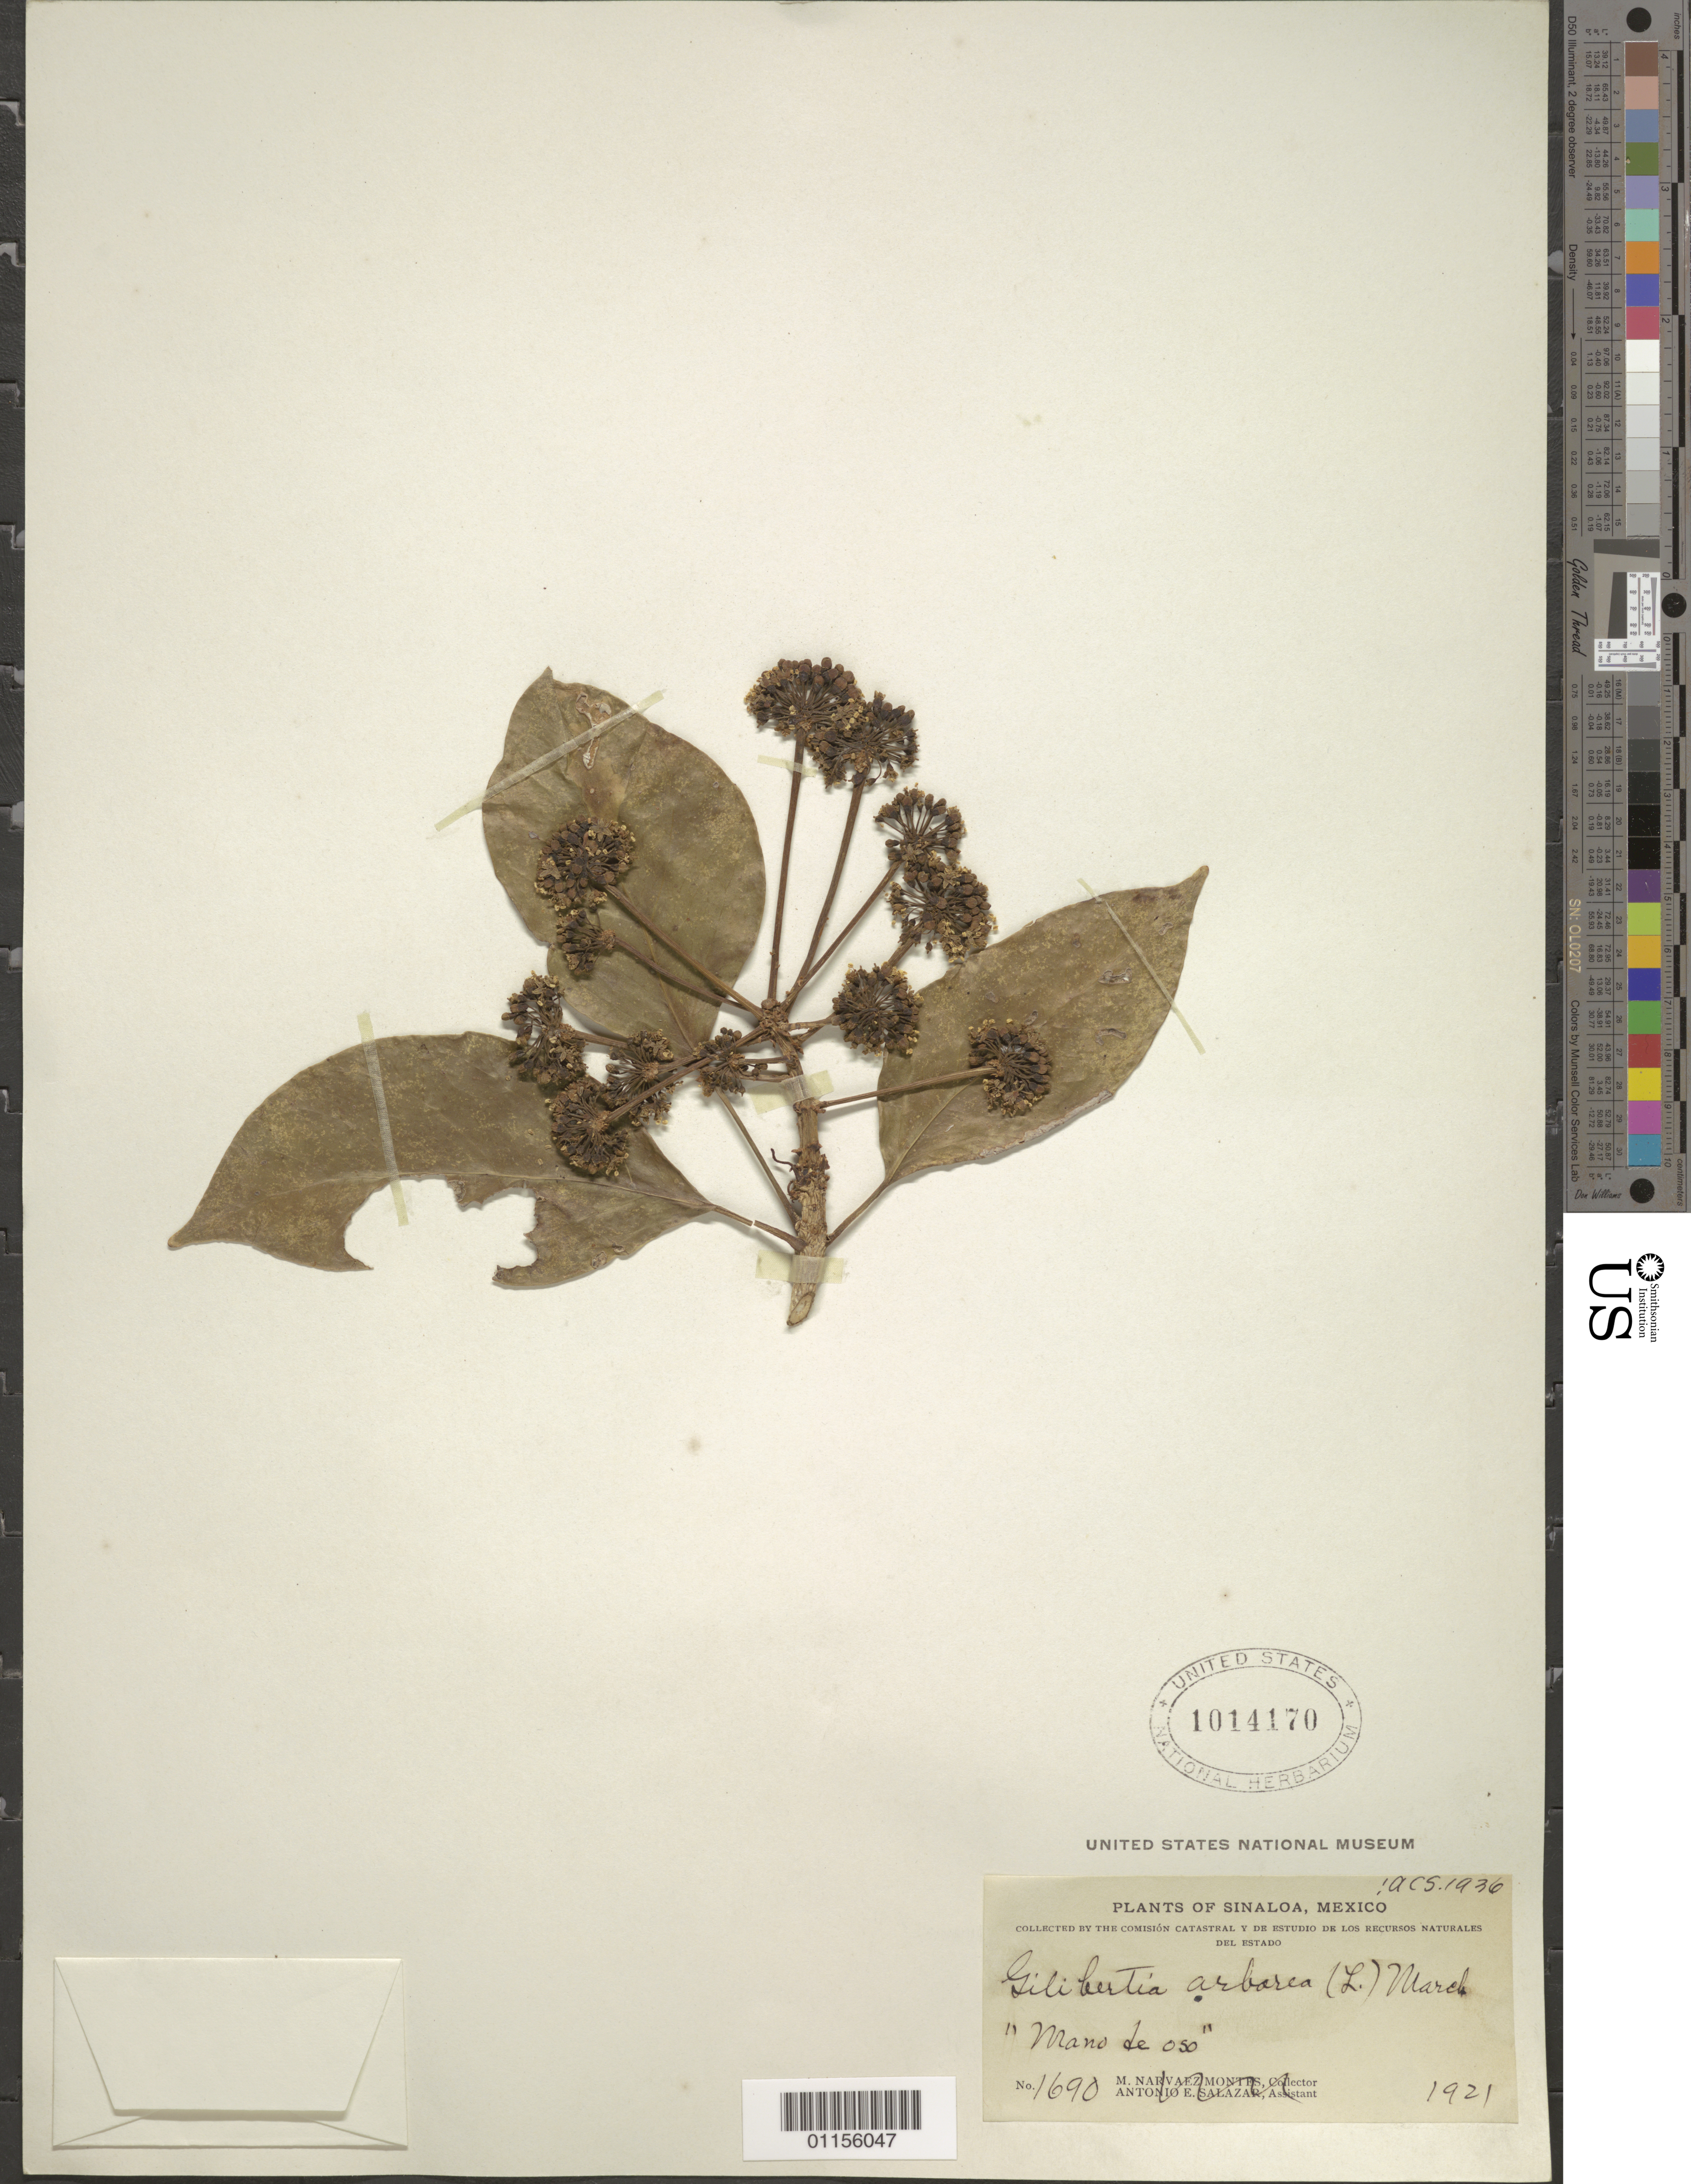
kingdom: Plantae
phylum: Tracheophyta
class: Magnoliopsida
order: Apiales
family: Araliaceae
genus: Dendropanax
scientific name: Dendropanax arboreus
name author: (L.) Decne. & Planch.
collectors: Comisión Catastral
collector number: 1690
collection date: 1921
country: Mexico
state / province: Sinaloa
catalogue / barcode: US 1014170